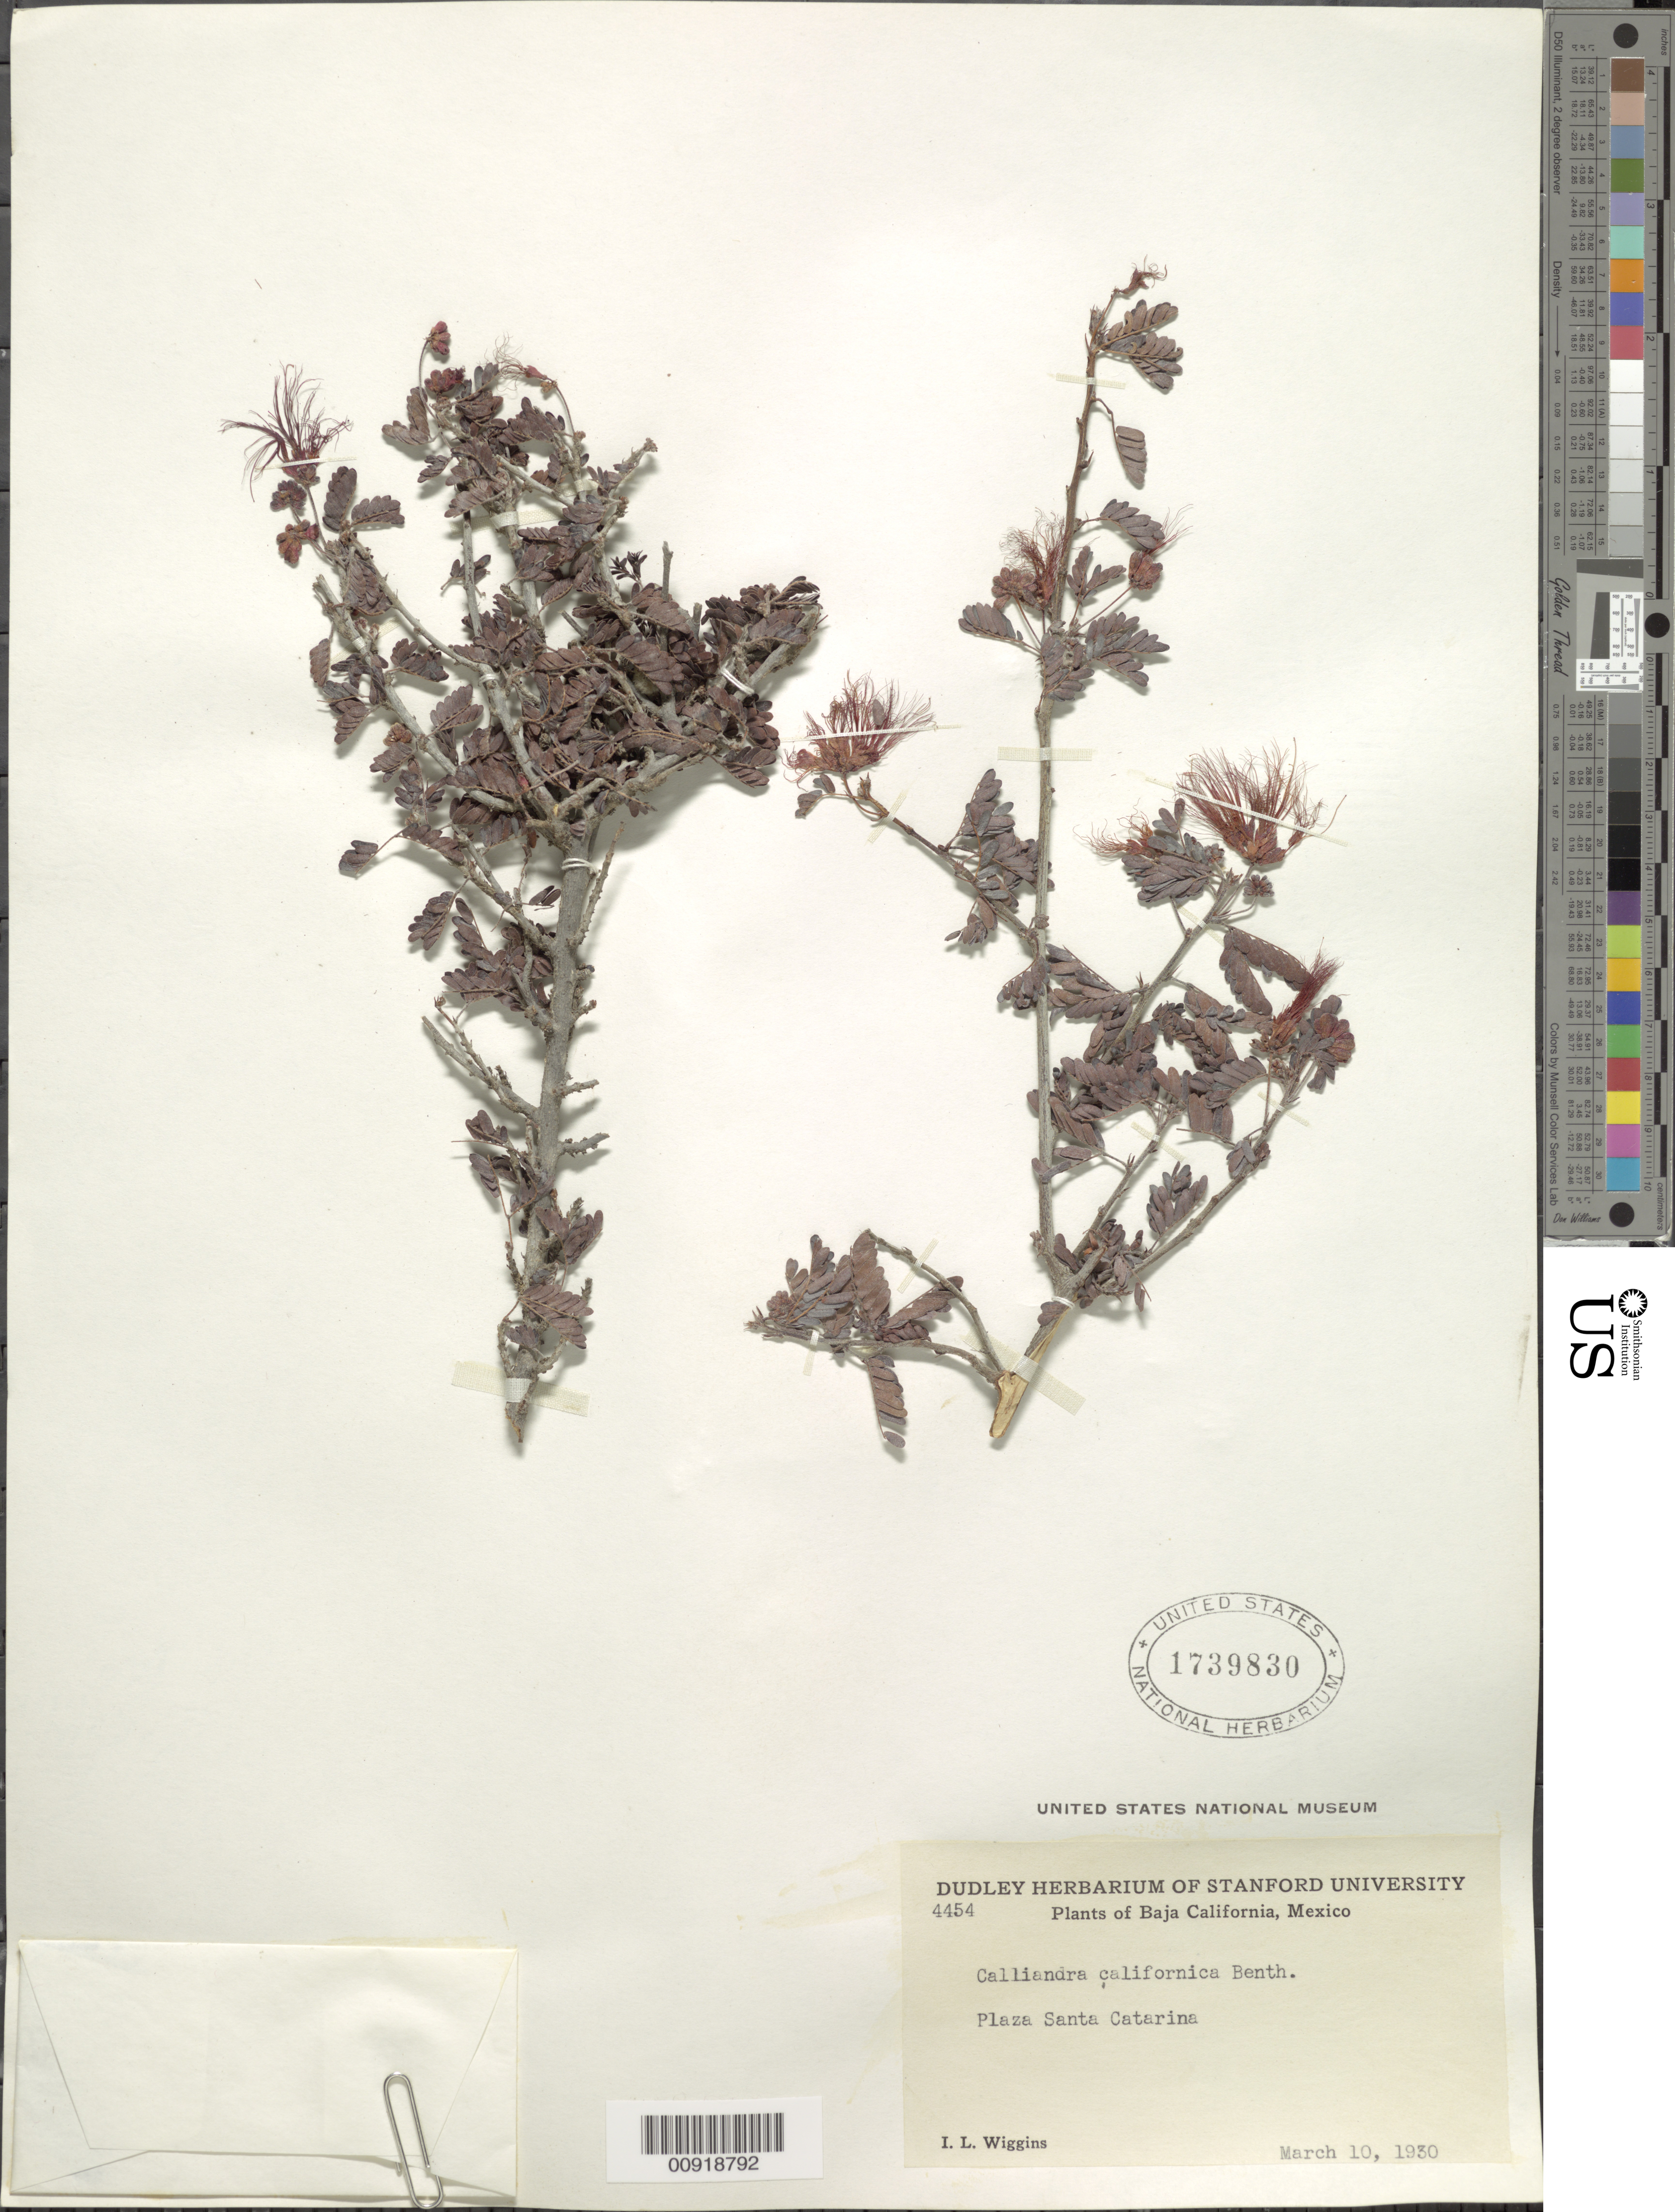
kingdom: Plantae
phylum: Tracheophyta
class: Magnoliopsida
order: Fabales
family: Fabaceae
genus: Calliandra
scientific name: Calliandra californica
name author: Benth.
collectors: I. L. Wiggins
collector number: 4454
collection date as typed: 10 Mar 1930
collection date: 1930-03-10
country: Mexico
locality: Plaza Santa Catarina. Baja California.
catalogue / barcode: US 1739830